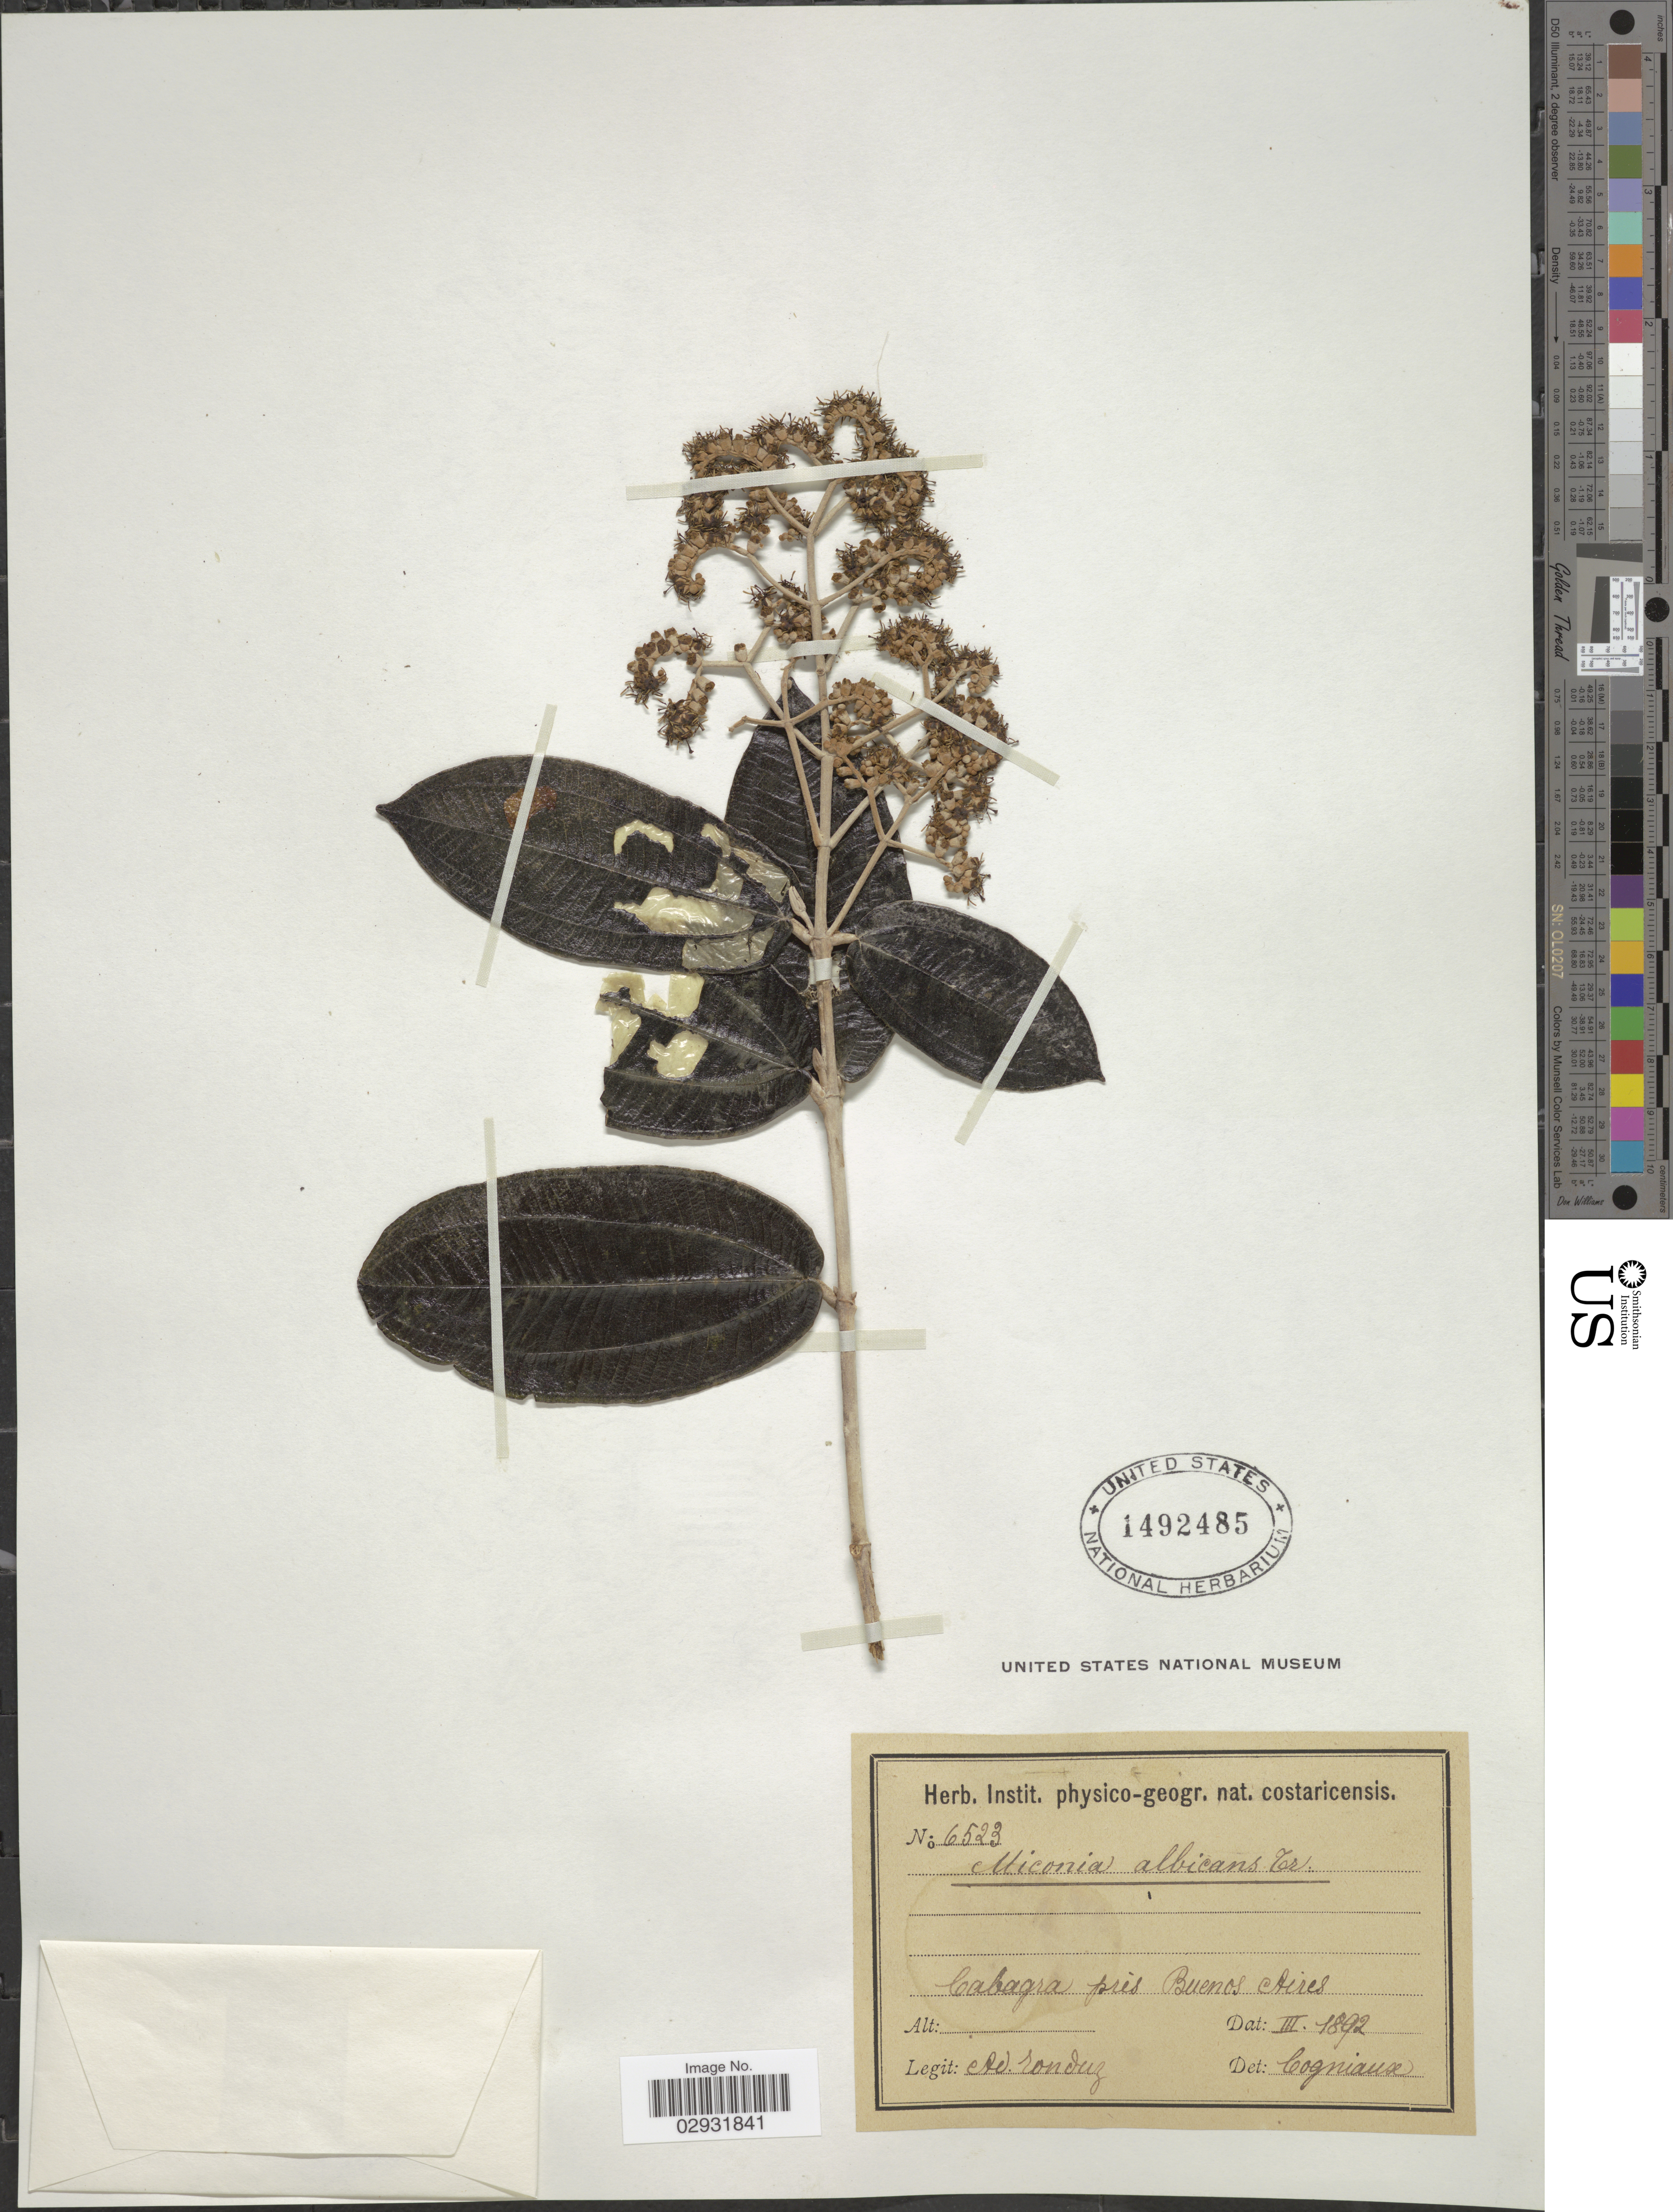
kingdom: Plantae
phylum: Tracheophyta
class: Magnoliopsida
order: Myrtales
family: Melastomataceae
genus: Miconia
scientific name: Miconia albicans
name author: (Sw.) Steud.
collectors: A. Tonduz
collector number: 6523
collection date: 1892-03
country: Costa Rica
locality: Cabagra près Buenos Aires.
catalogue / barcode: US 1492485